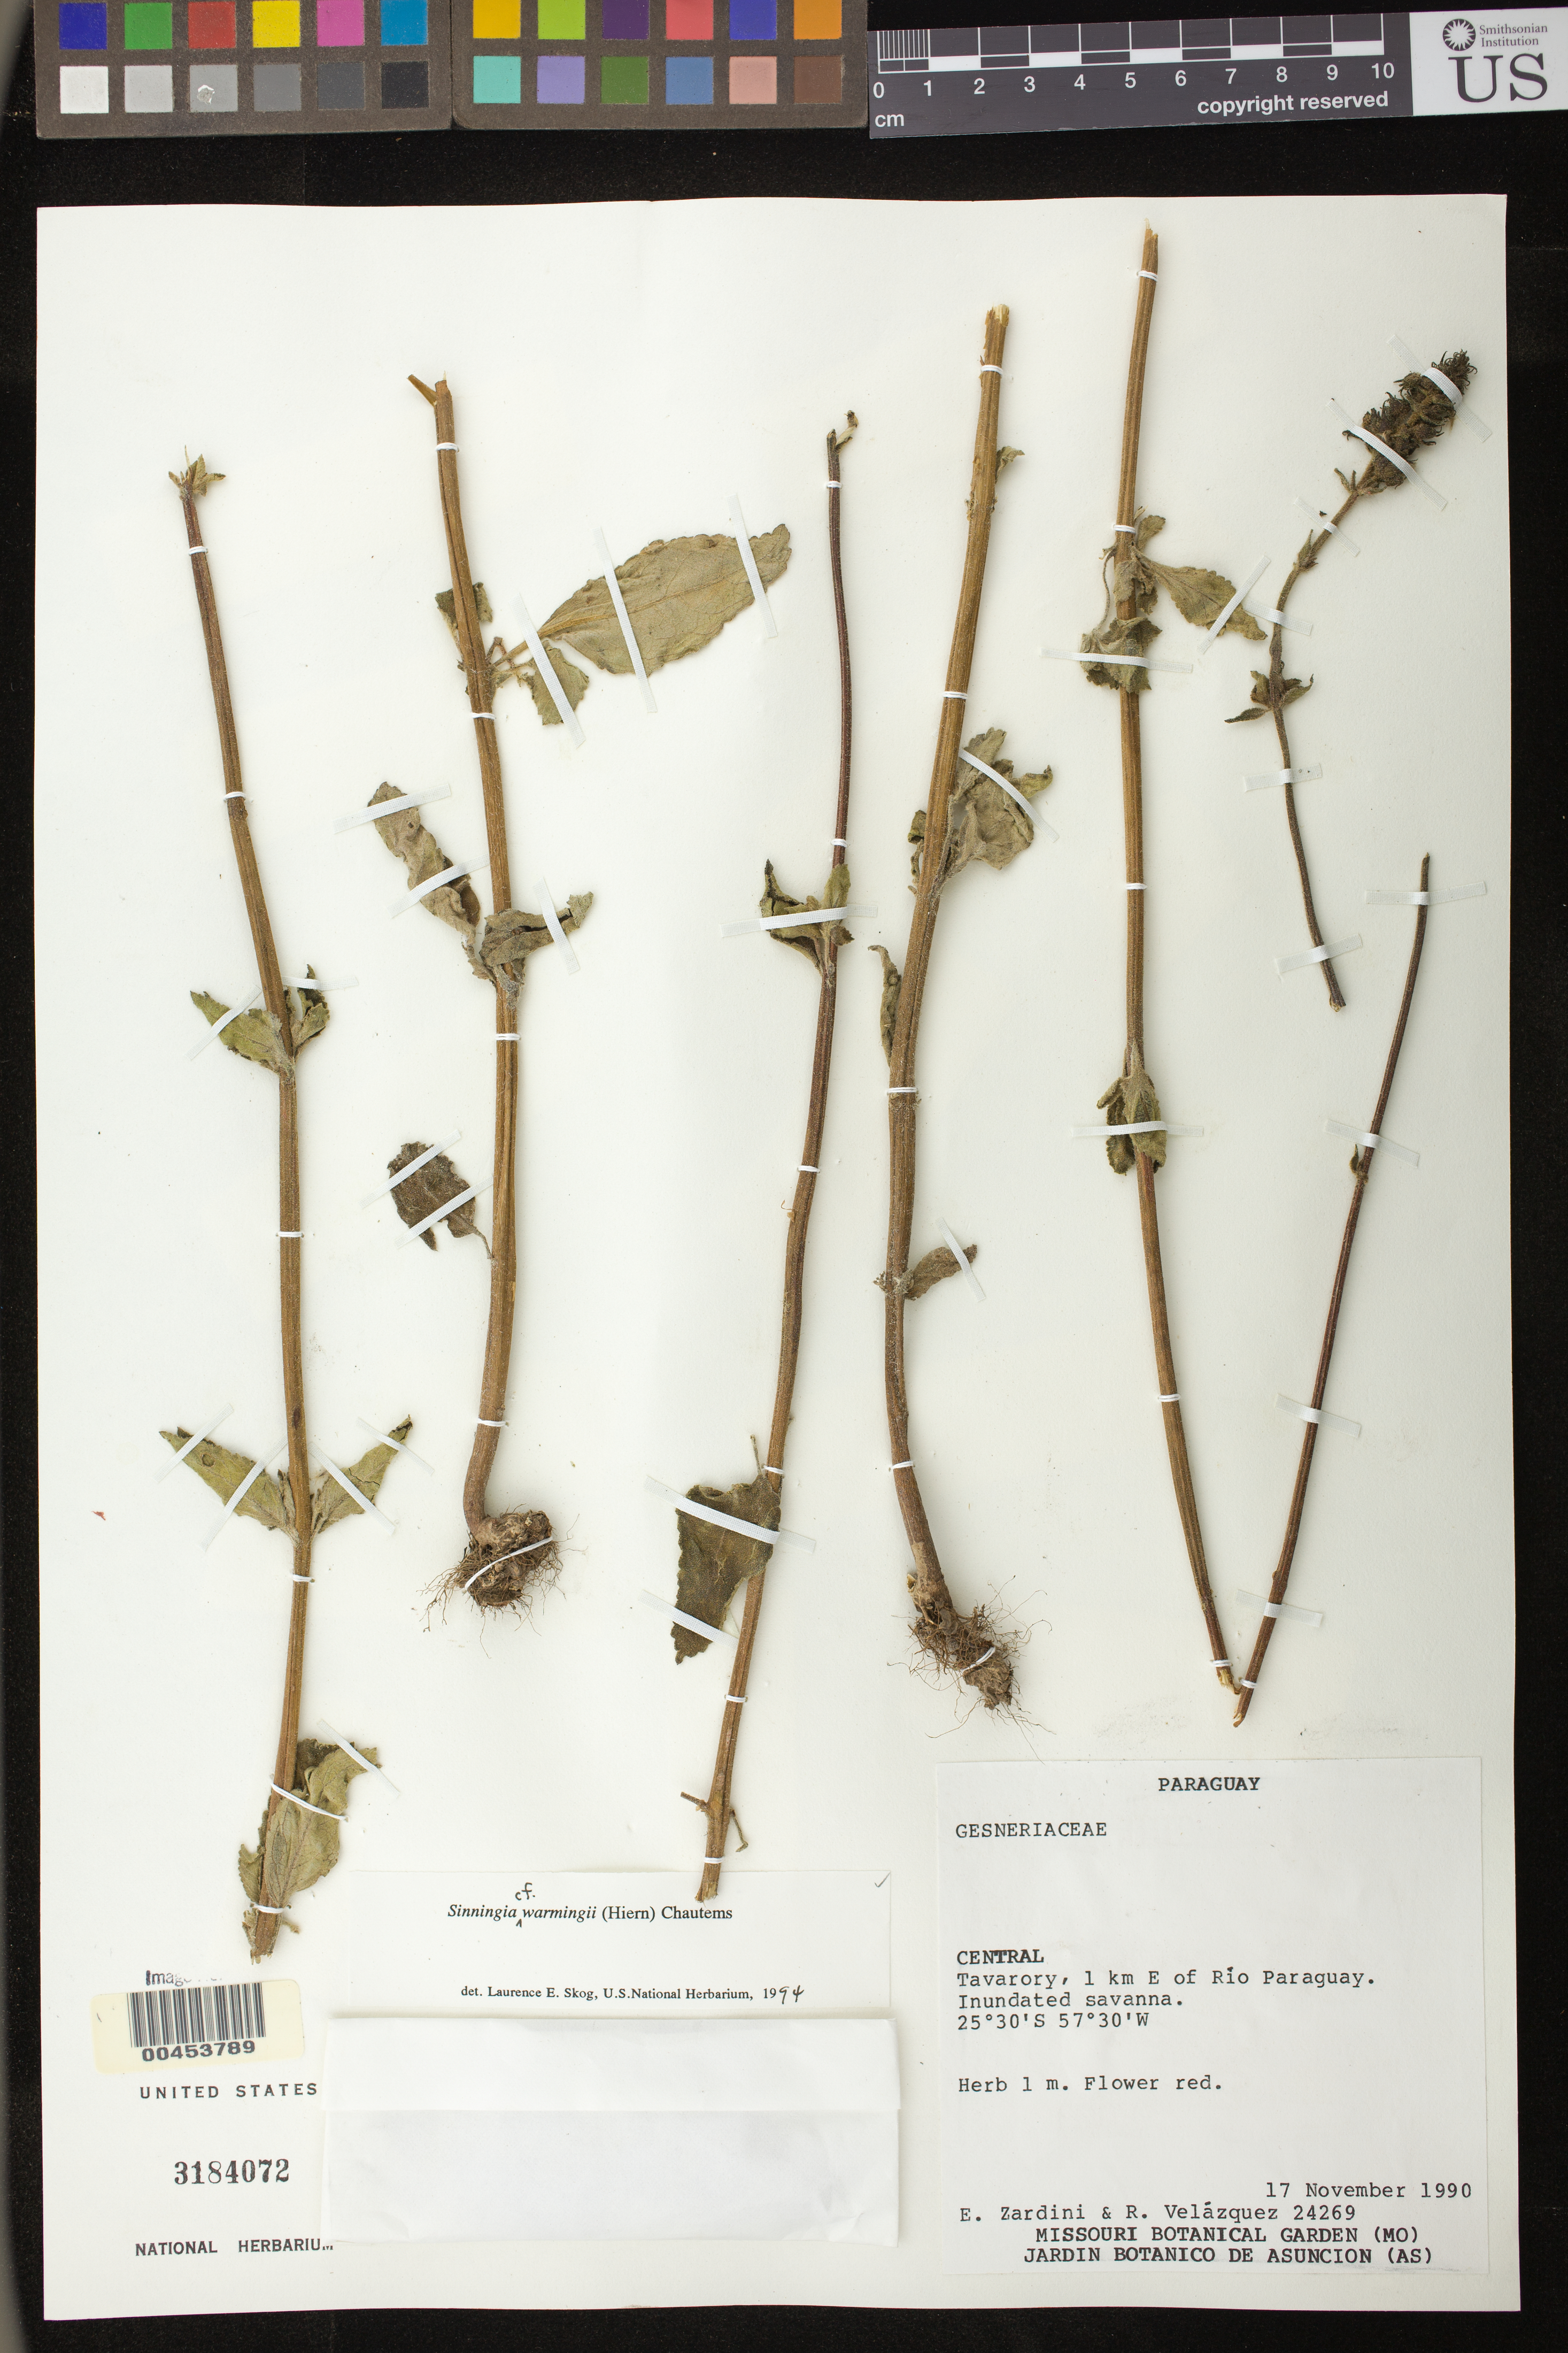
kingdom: Plantae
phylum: Tracheophyta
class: Magnoliopsida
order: Lamiales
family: Gesneriaceae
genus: Sinningia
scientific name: Sinningia warmingii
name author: (Hiern) Chautems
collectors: E. M. Zardini & C. Valazquez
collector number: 24269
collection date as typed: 11 Nov 1990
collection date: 1990-11-11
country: Paraguay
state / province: Central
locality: Tavarory, E of Rio Paraguay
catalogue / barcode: US 3184072